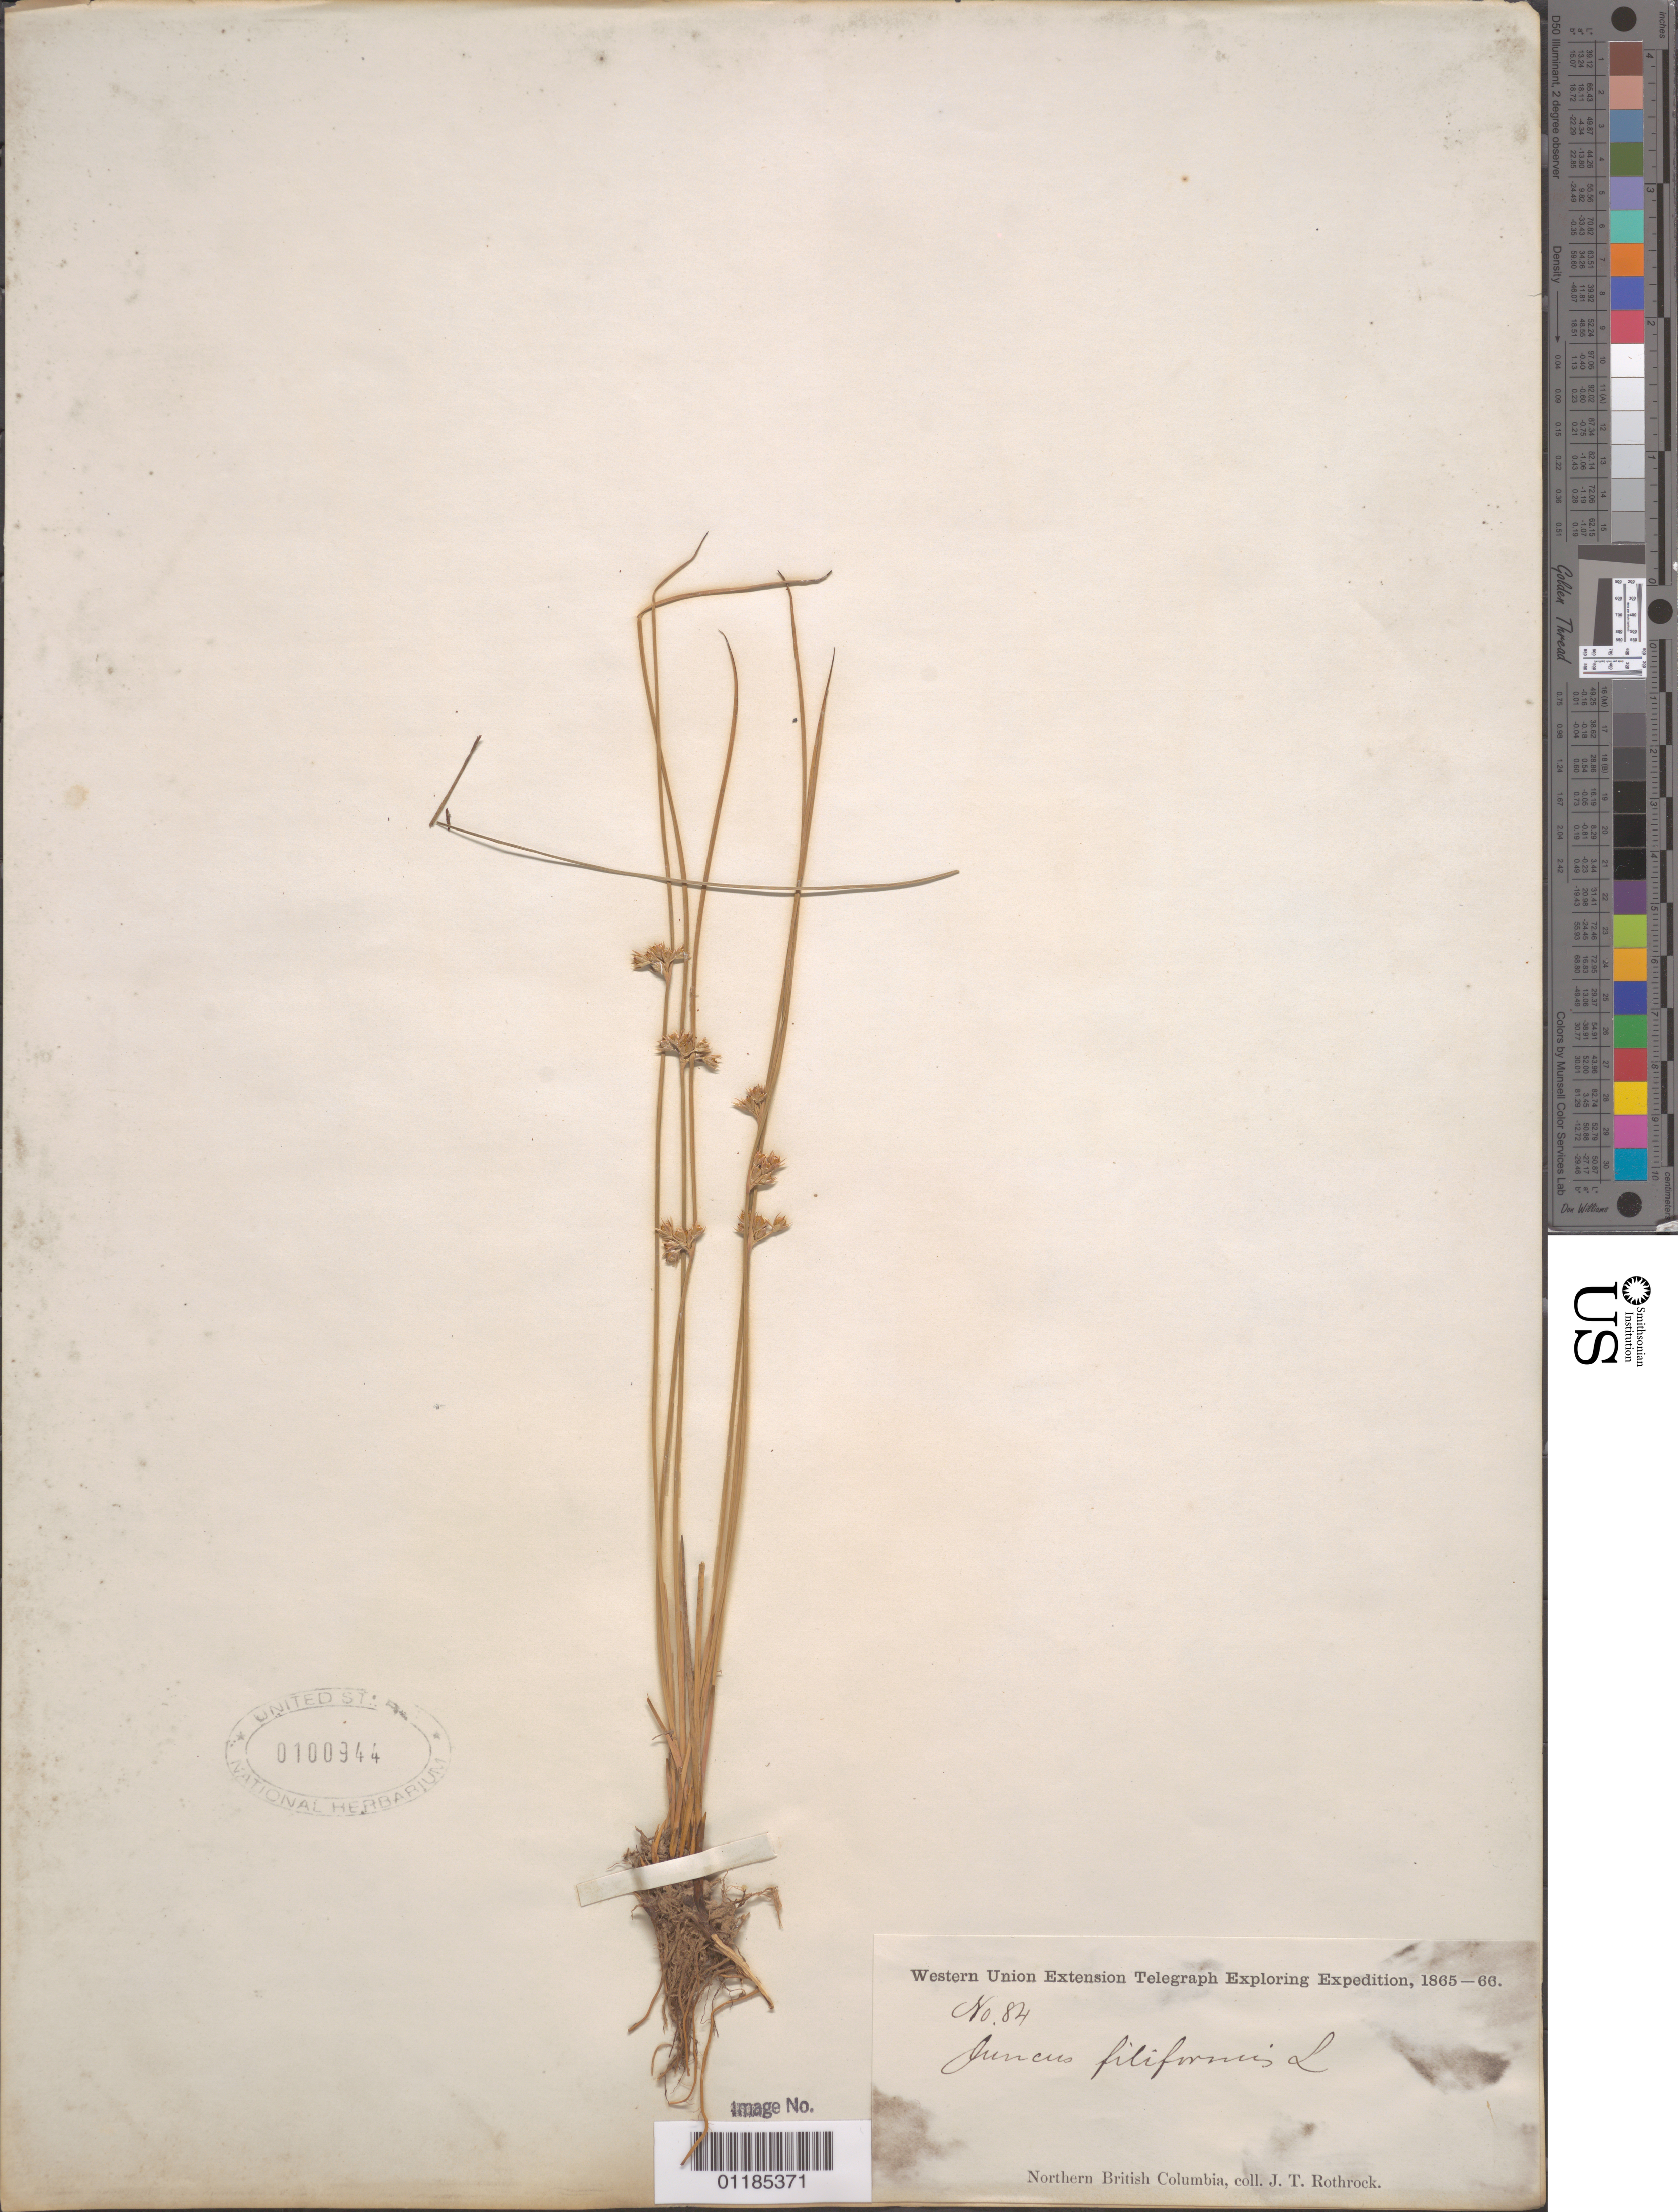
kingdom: Plantae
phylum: Tracheophyta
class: Liliopsida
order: Poales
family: Juncaceae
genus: Juncus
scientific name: Juncus filiformis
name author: L.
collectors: J. T. Rothrock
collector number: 84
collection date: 1865/1866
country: Canada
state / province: British Columbia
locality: Northern British Columbia.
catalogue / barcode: US 100944